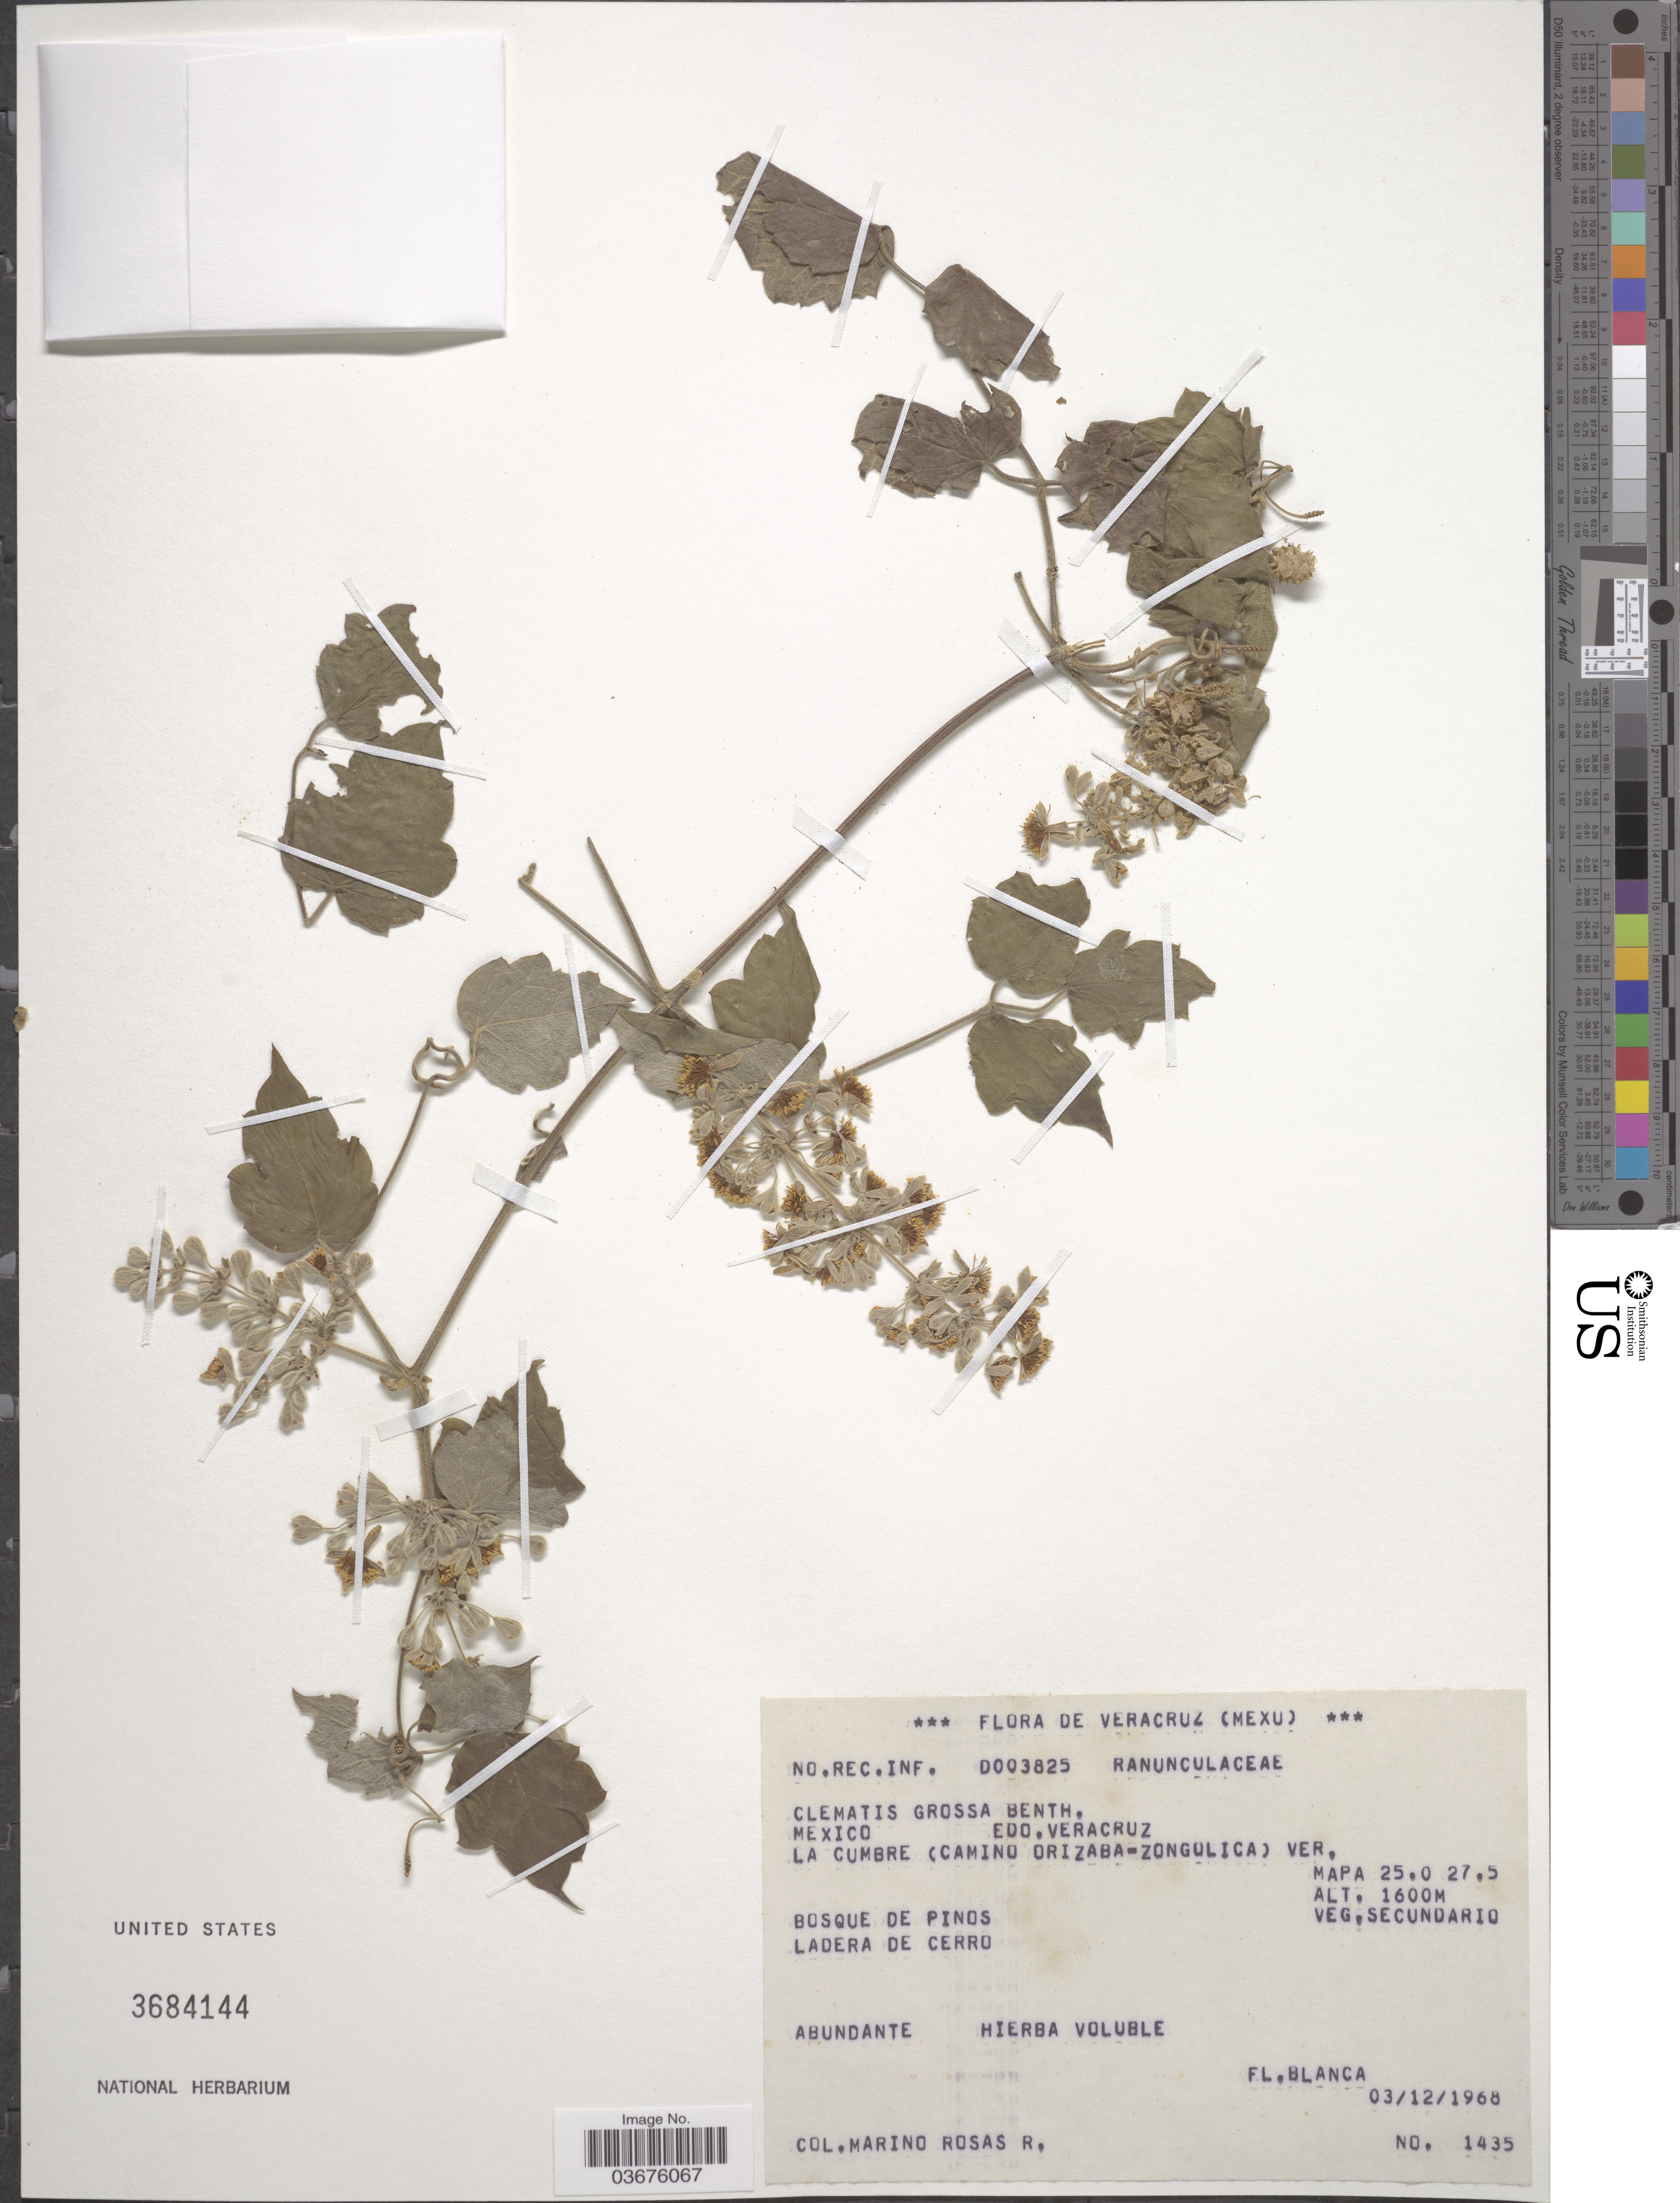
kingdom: Plantae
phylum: Tracheophyta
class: Magnoliopsida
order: Ranunculales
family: Ranunculaceae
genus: Clematis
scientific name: Clematis grossa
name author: Benth.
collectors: M. Rosas R.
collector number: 1435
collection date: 1968-12-03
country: Mexico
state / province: Veracruz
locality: Edo. Veracruz. La Cumbre (Camino Orizaba-Zongolica) Ver, Mapa 25.0 27.5.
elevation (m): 1600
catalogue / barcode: US 3684144